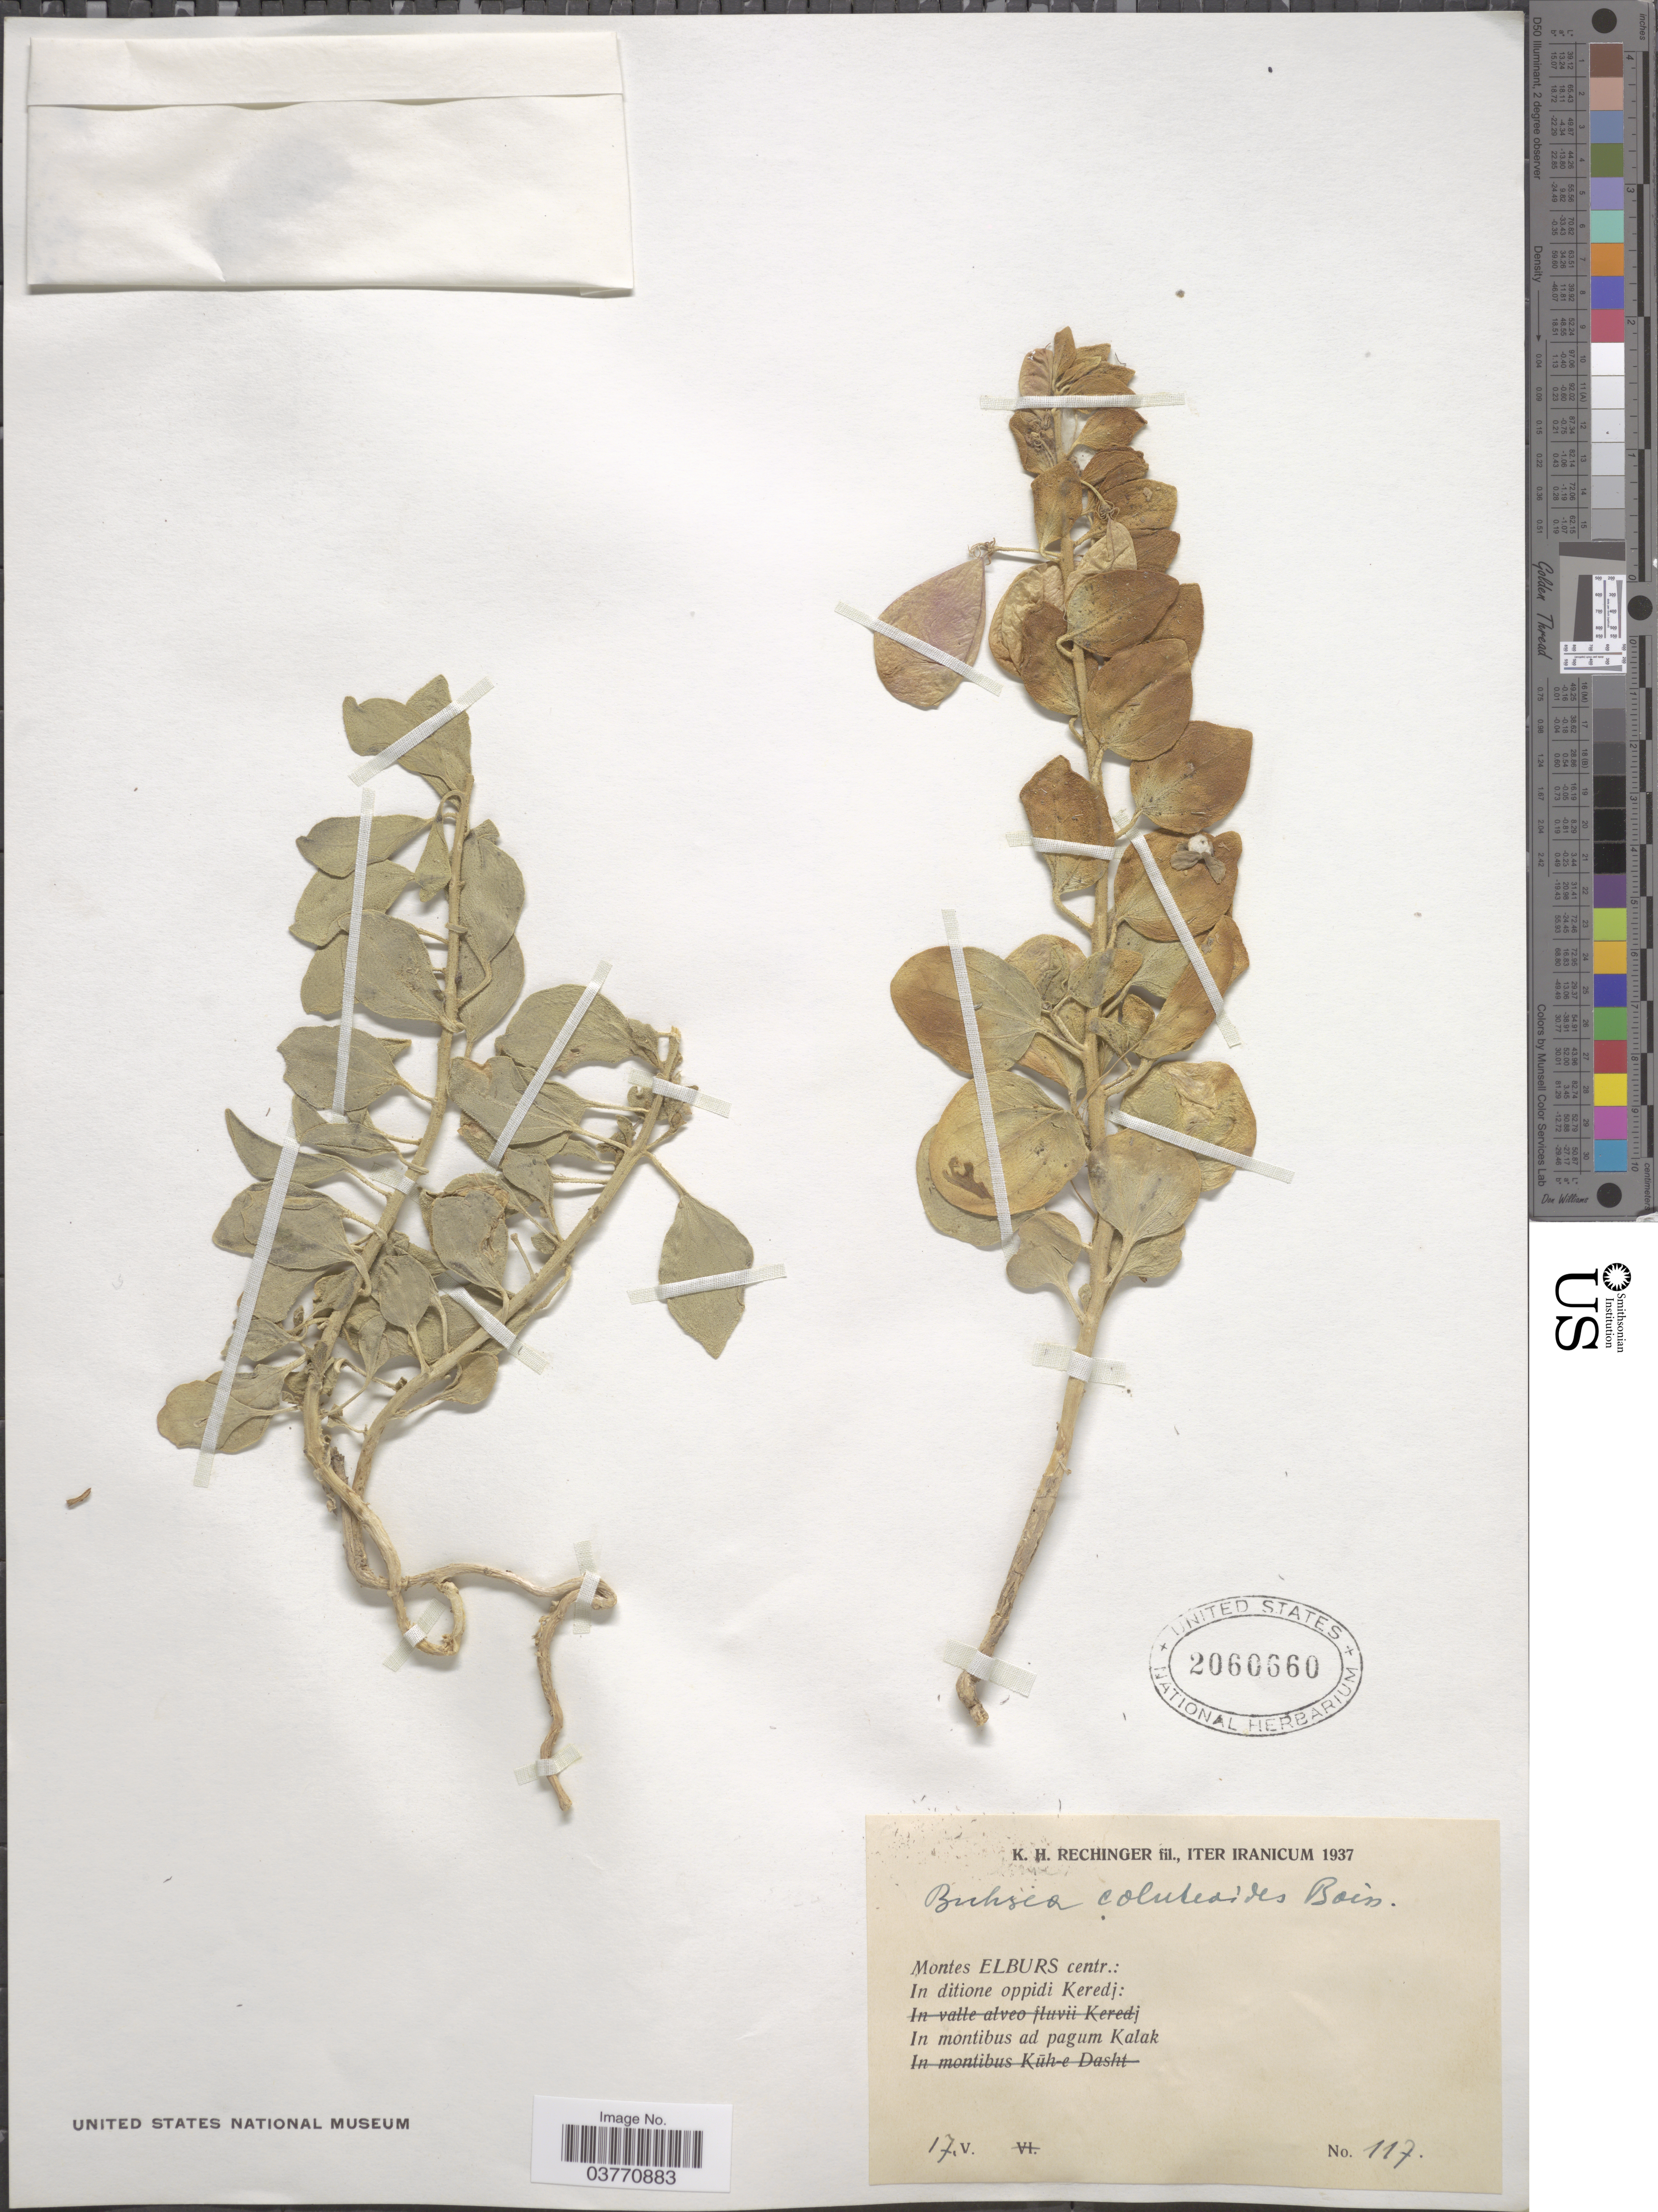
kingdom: Plantae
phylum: Tracheophyta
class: Magnoliopsida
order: Brassicales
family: Cleomaceae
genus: Cleome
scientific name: Cleome coluteoides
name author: Boiss.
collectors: K. H. Rechinger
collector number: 117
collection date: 1937-05-17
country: Iran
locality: Montes Elburs centr.: In ditione oppidi Keredj: In montibus ad pagum Kalak.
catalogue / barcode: US 2060660